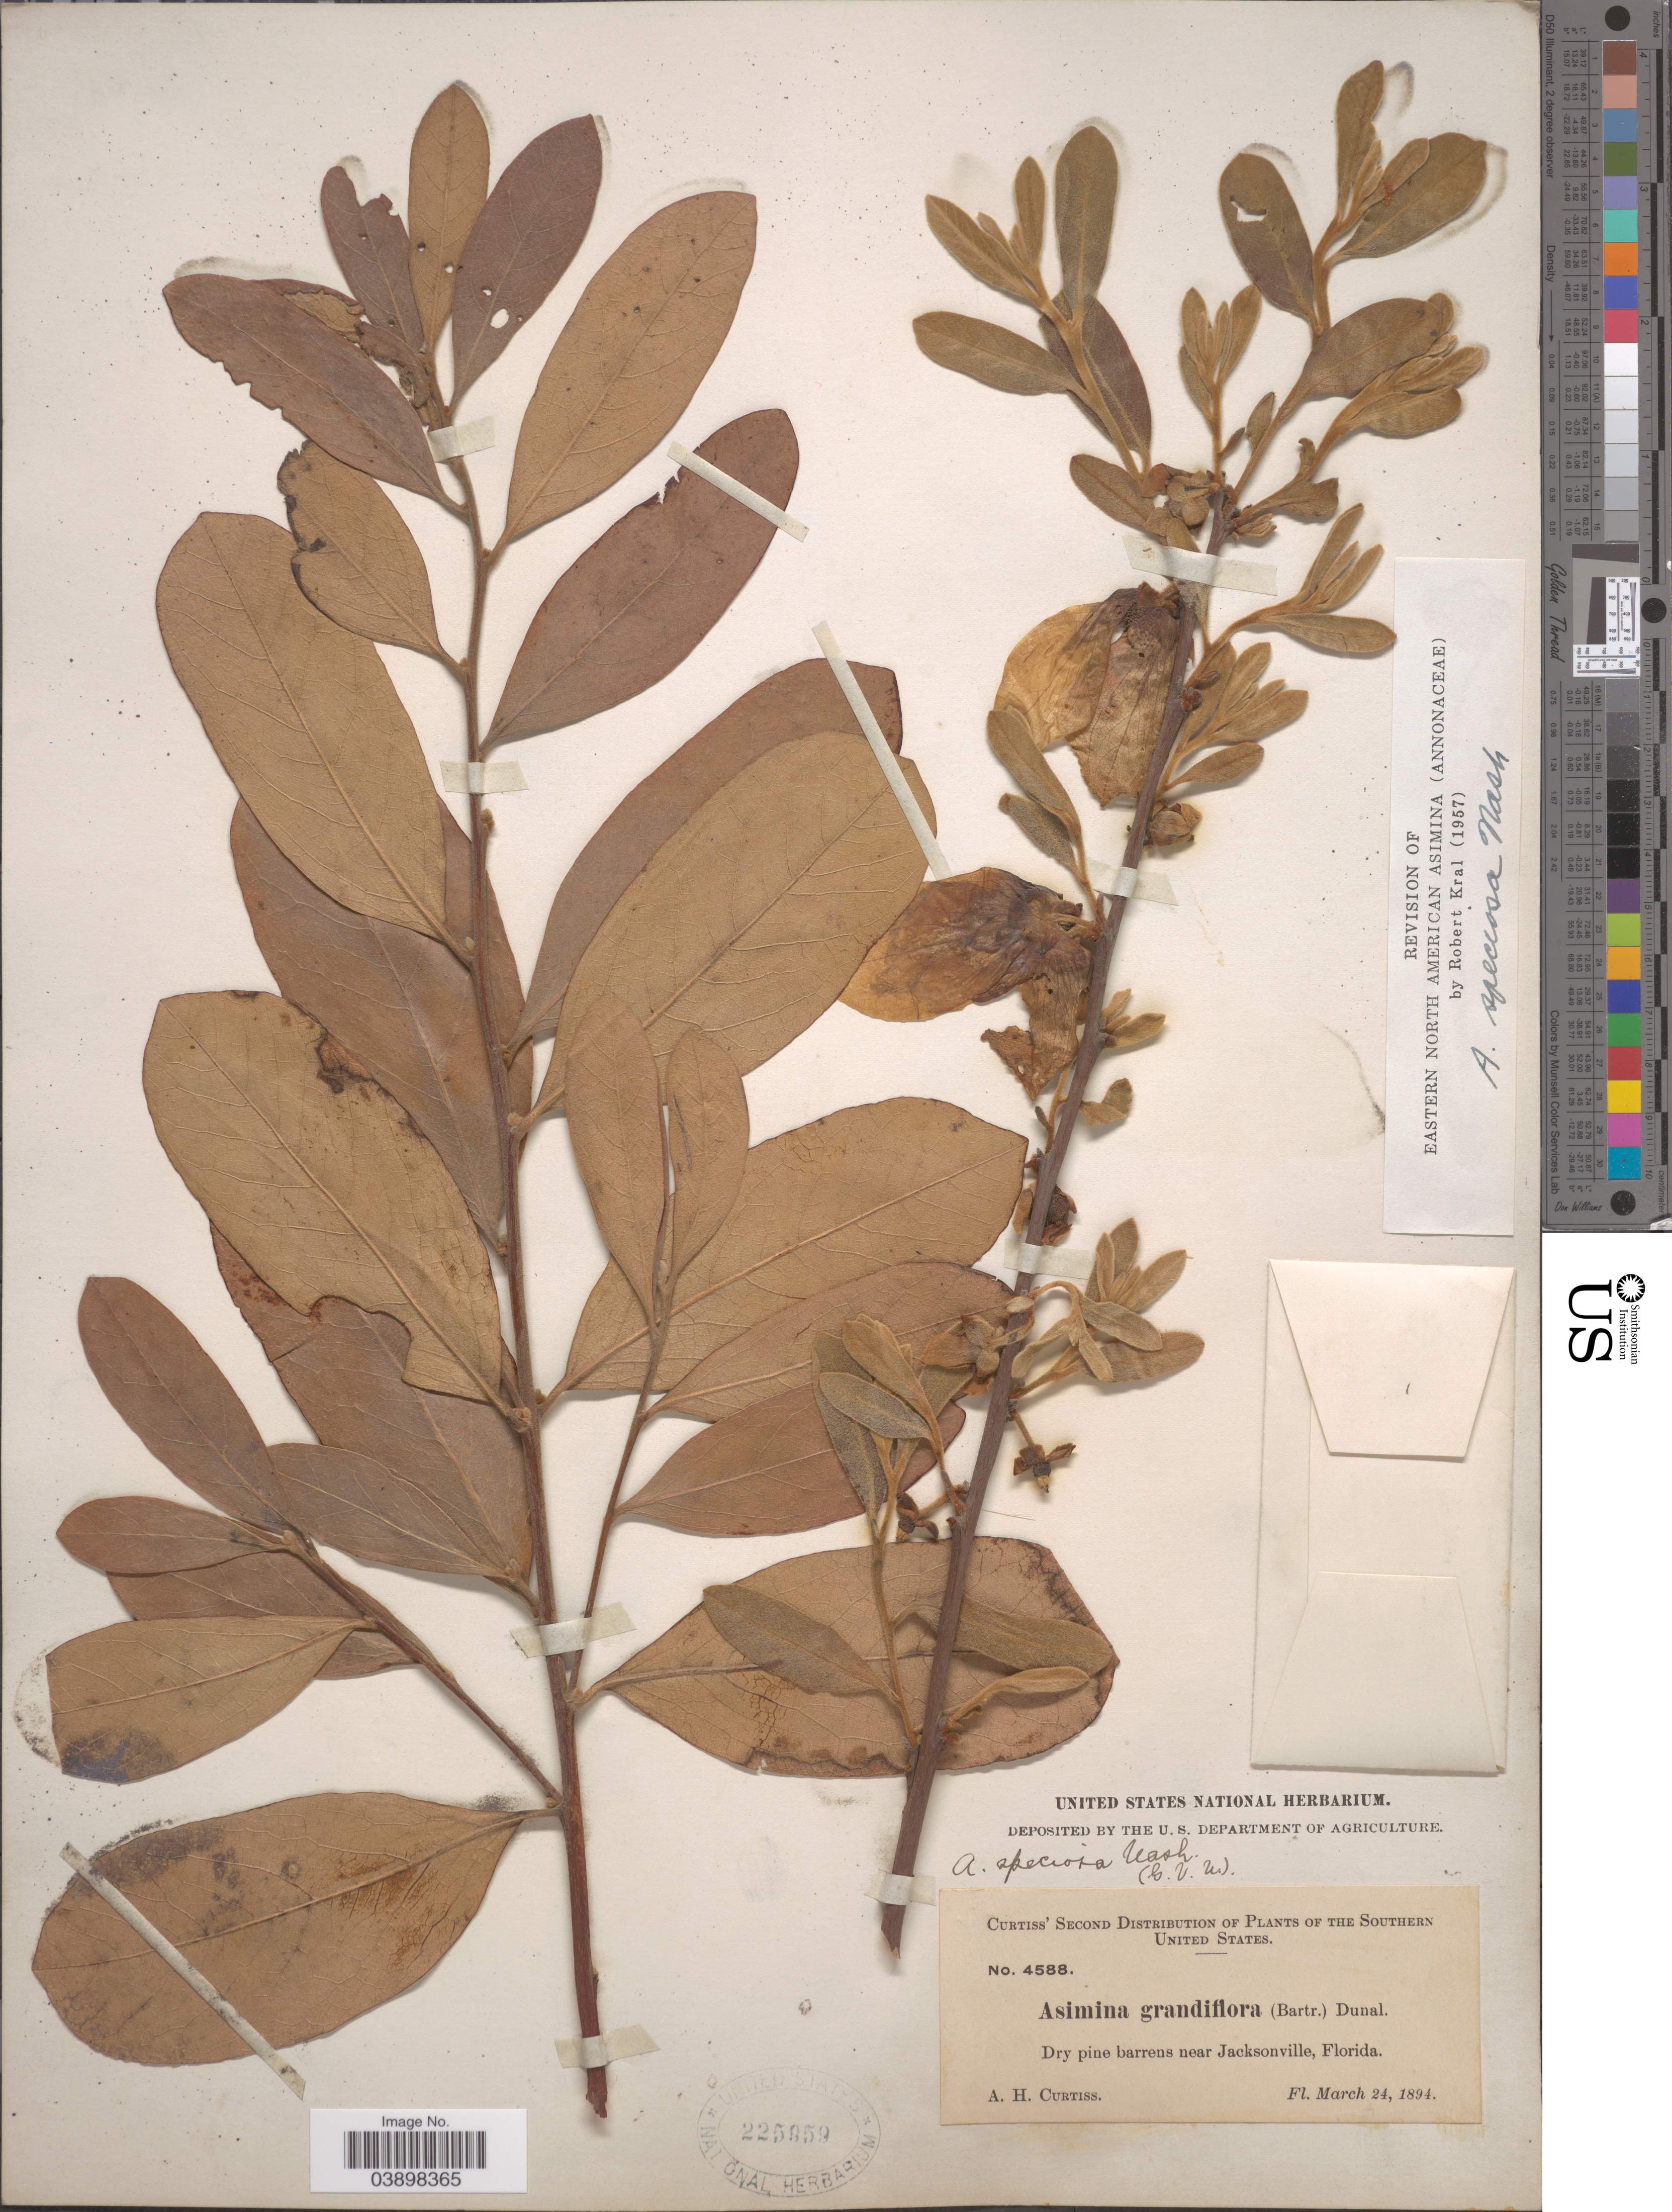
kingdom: Plantae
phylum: Tracheophyta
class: Magnoliopsida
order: Magnoliales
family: Annonaceae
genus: Asimina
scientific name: Asimina speciosa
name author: Nash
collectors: A. H. Curtiss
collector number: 4588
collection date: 1894-03-24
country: United States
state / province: Florida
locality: The Southern United States. Dry pine barrens near Jacksonville.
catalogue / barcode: US 225959